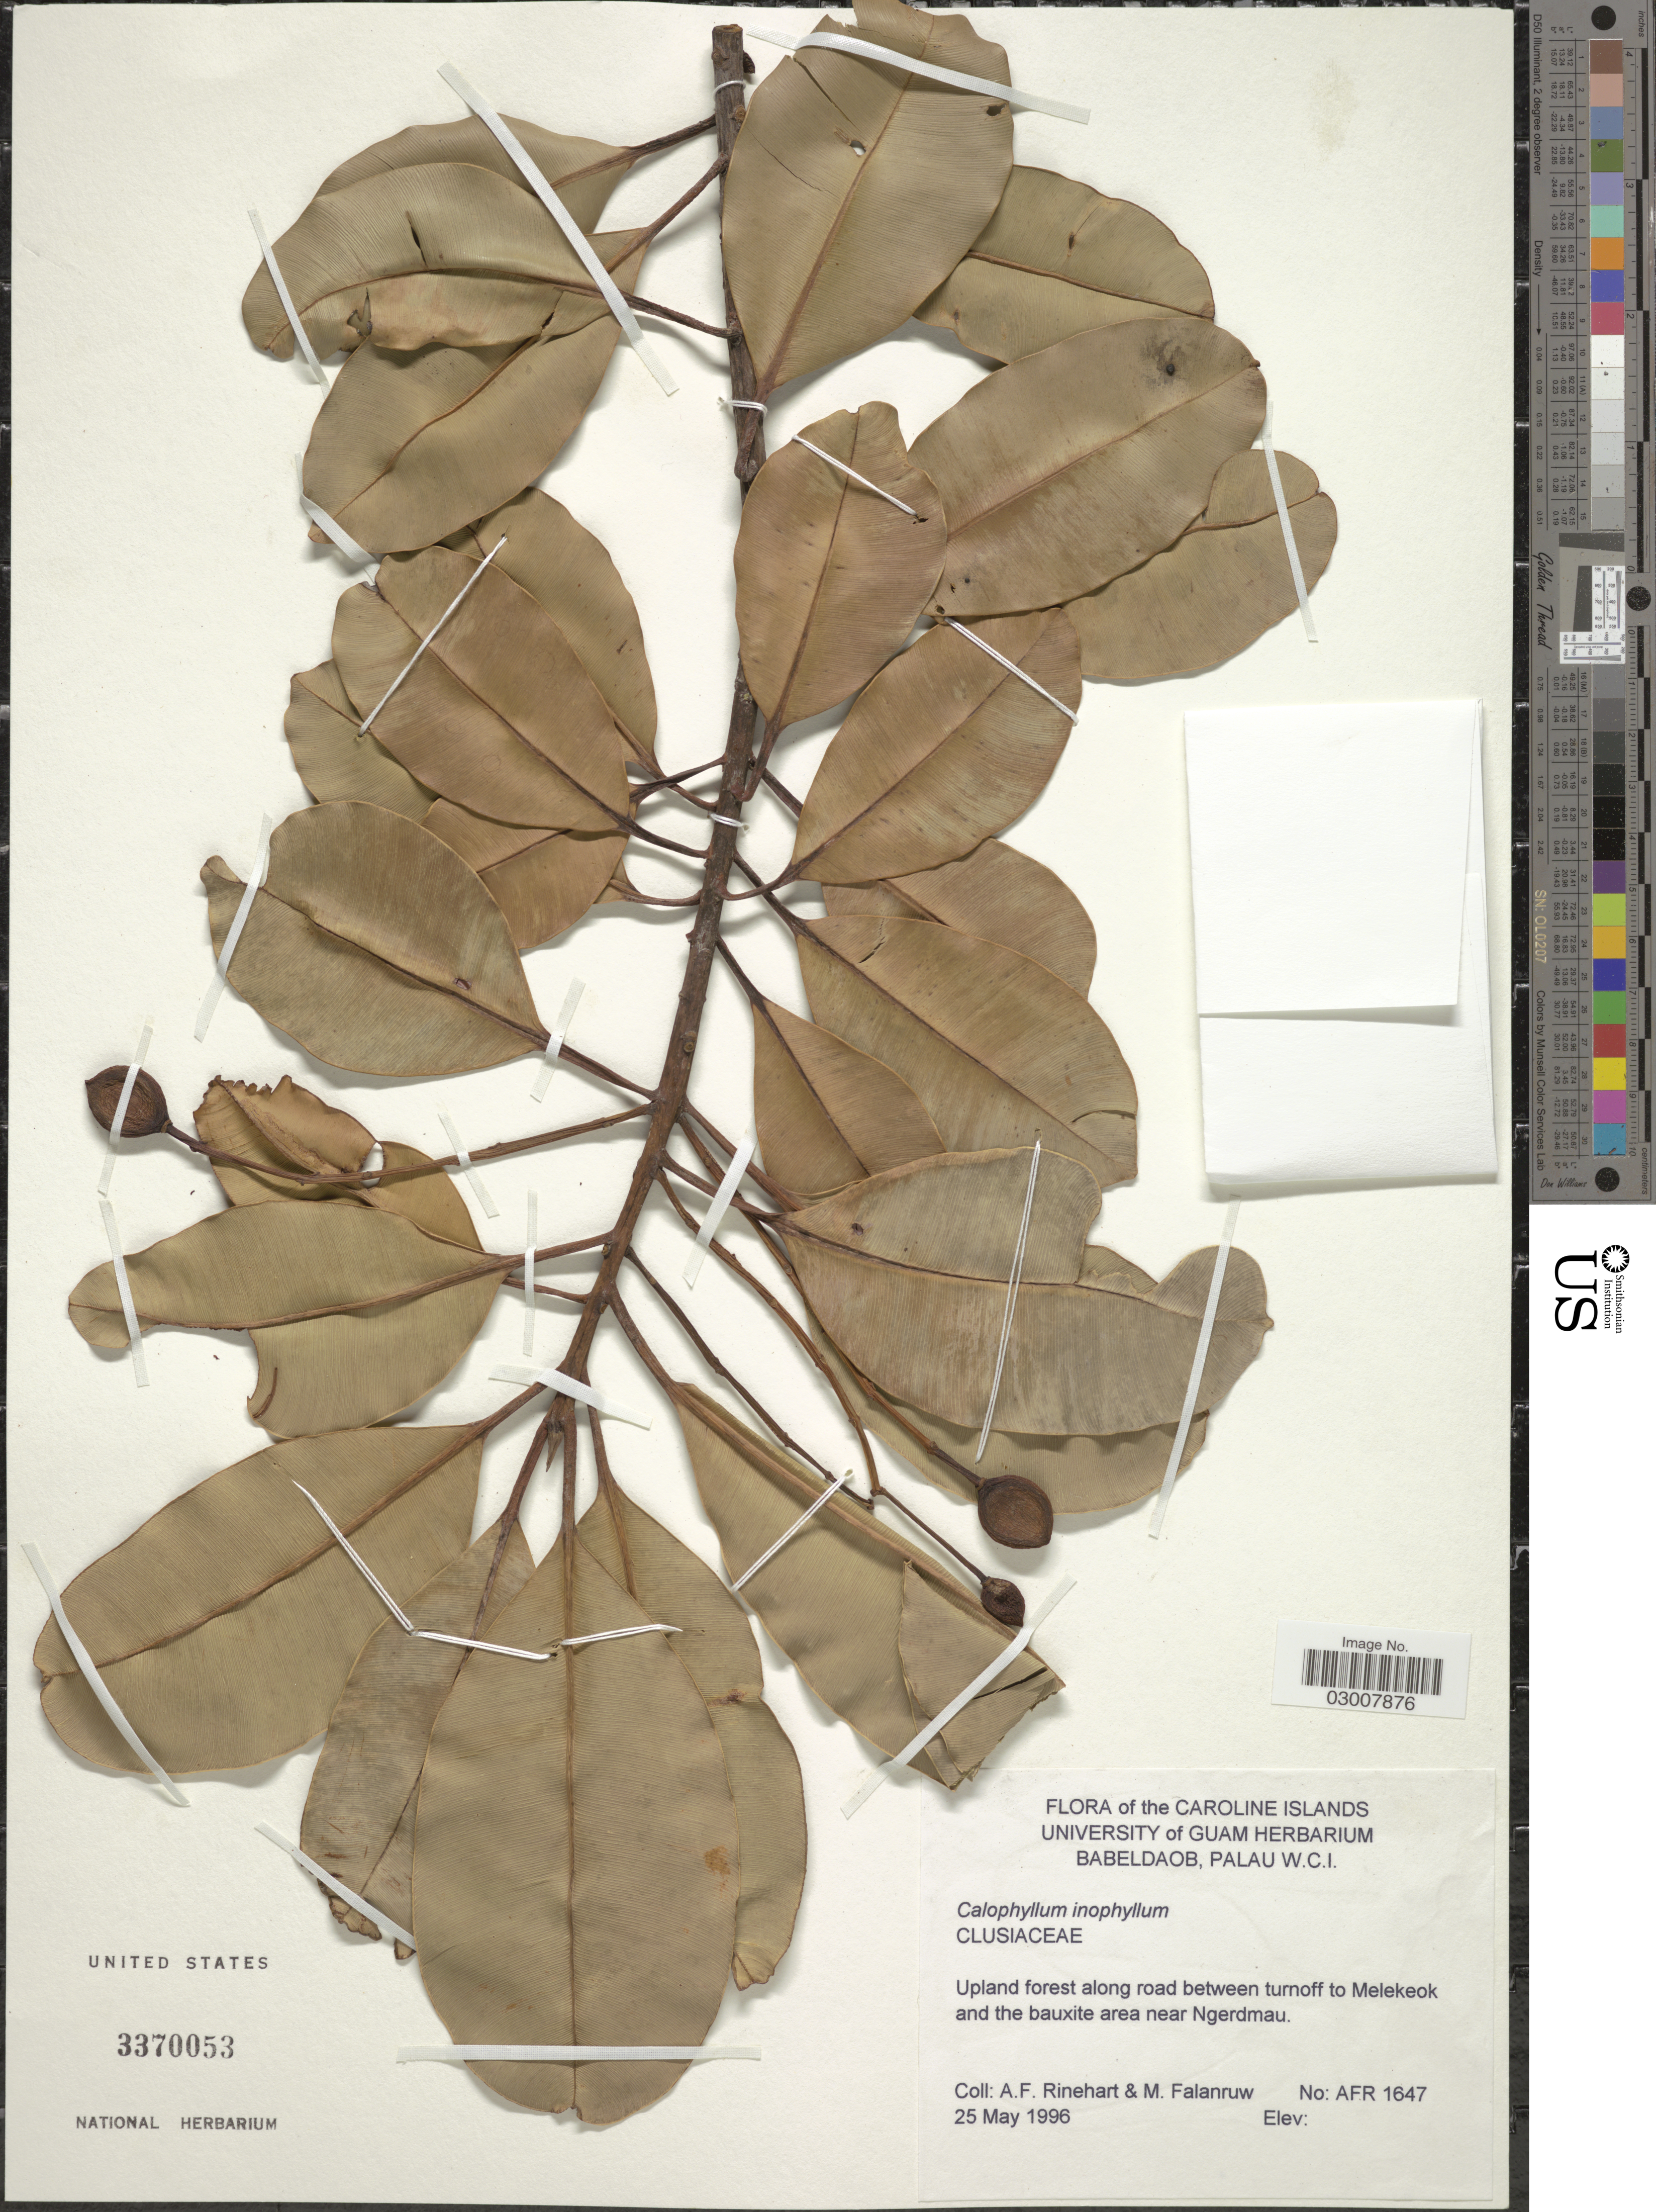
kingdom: Plantae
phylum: Tracheophyta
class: Magnoliopsida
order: Malpighiales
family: Calophyllaceae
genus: Calophyllum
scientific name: Calophyllum inophyllum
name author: L.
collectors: A. Rinehart & M. Falanruw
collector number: AFR 1647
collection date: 1996-05-25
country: Palau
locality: The Caroline Islands. Upland forest along road between turnoff to Melekeok and the bauxite area near Ngerdmau.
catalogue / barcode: US 3370053